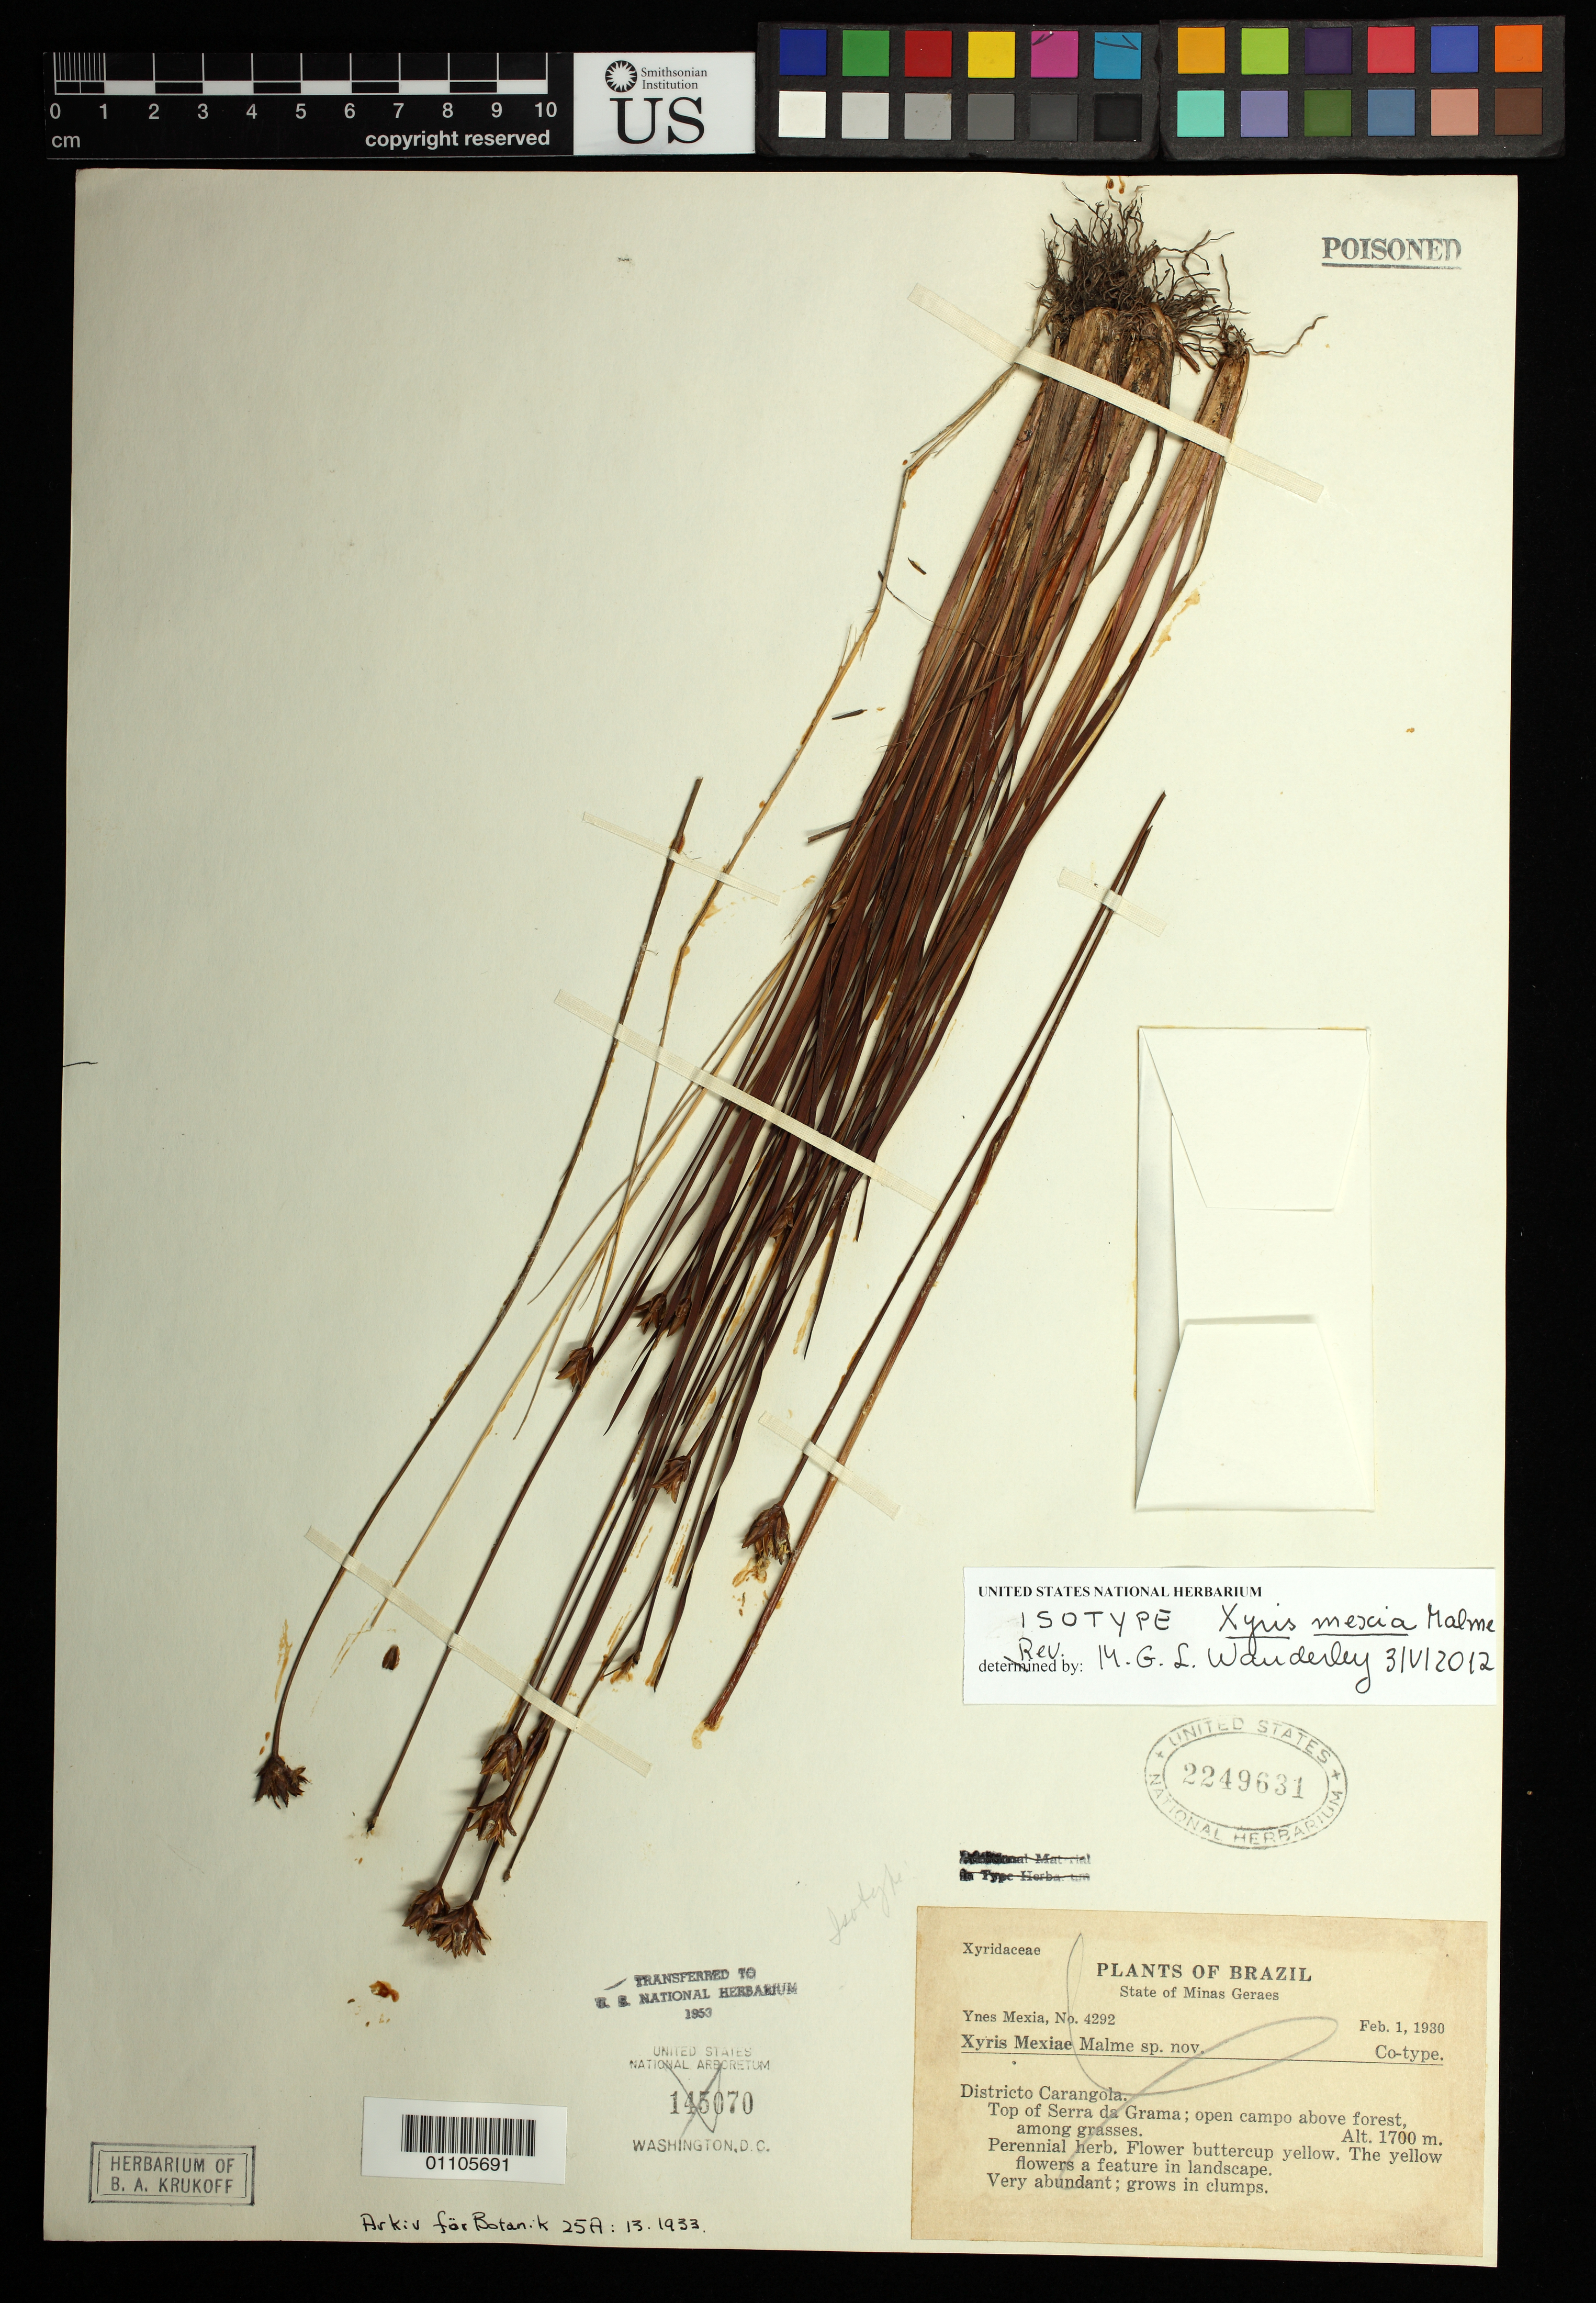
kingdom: Plantae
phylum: Tracheophyta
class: Liliopsida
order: Poales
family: Xyridaceae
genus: Xyris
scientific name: Xyris mexiae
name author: Malme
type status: Isotype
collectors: Y. Mexia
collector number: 4292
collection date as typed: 01 Feb 1930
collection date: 1930-02-01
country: Brazil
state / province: Minas Gerais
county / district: Carangola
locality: Top of Serra da Grama.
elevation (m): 1700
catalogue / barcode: US 2249631